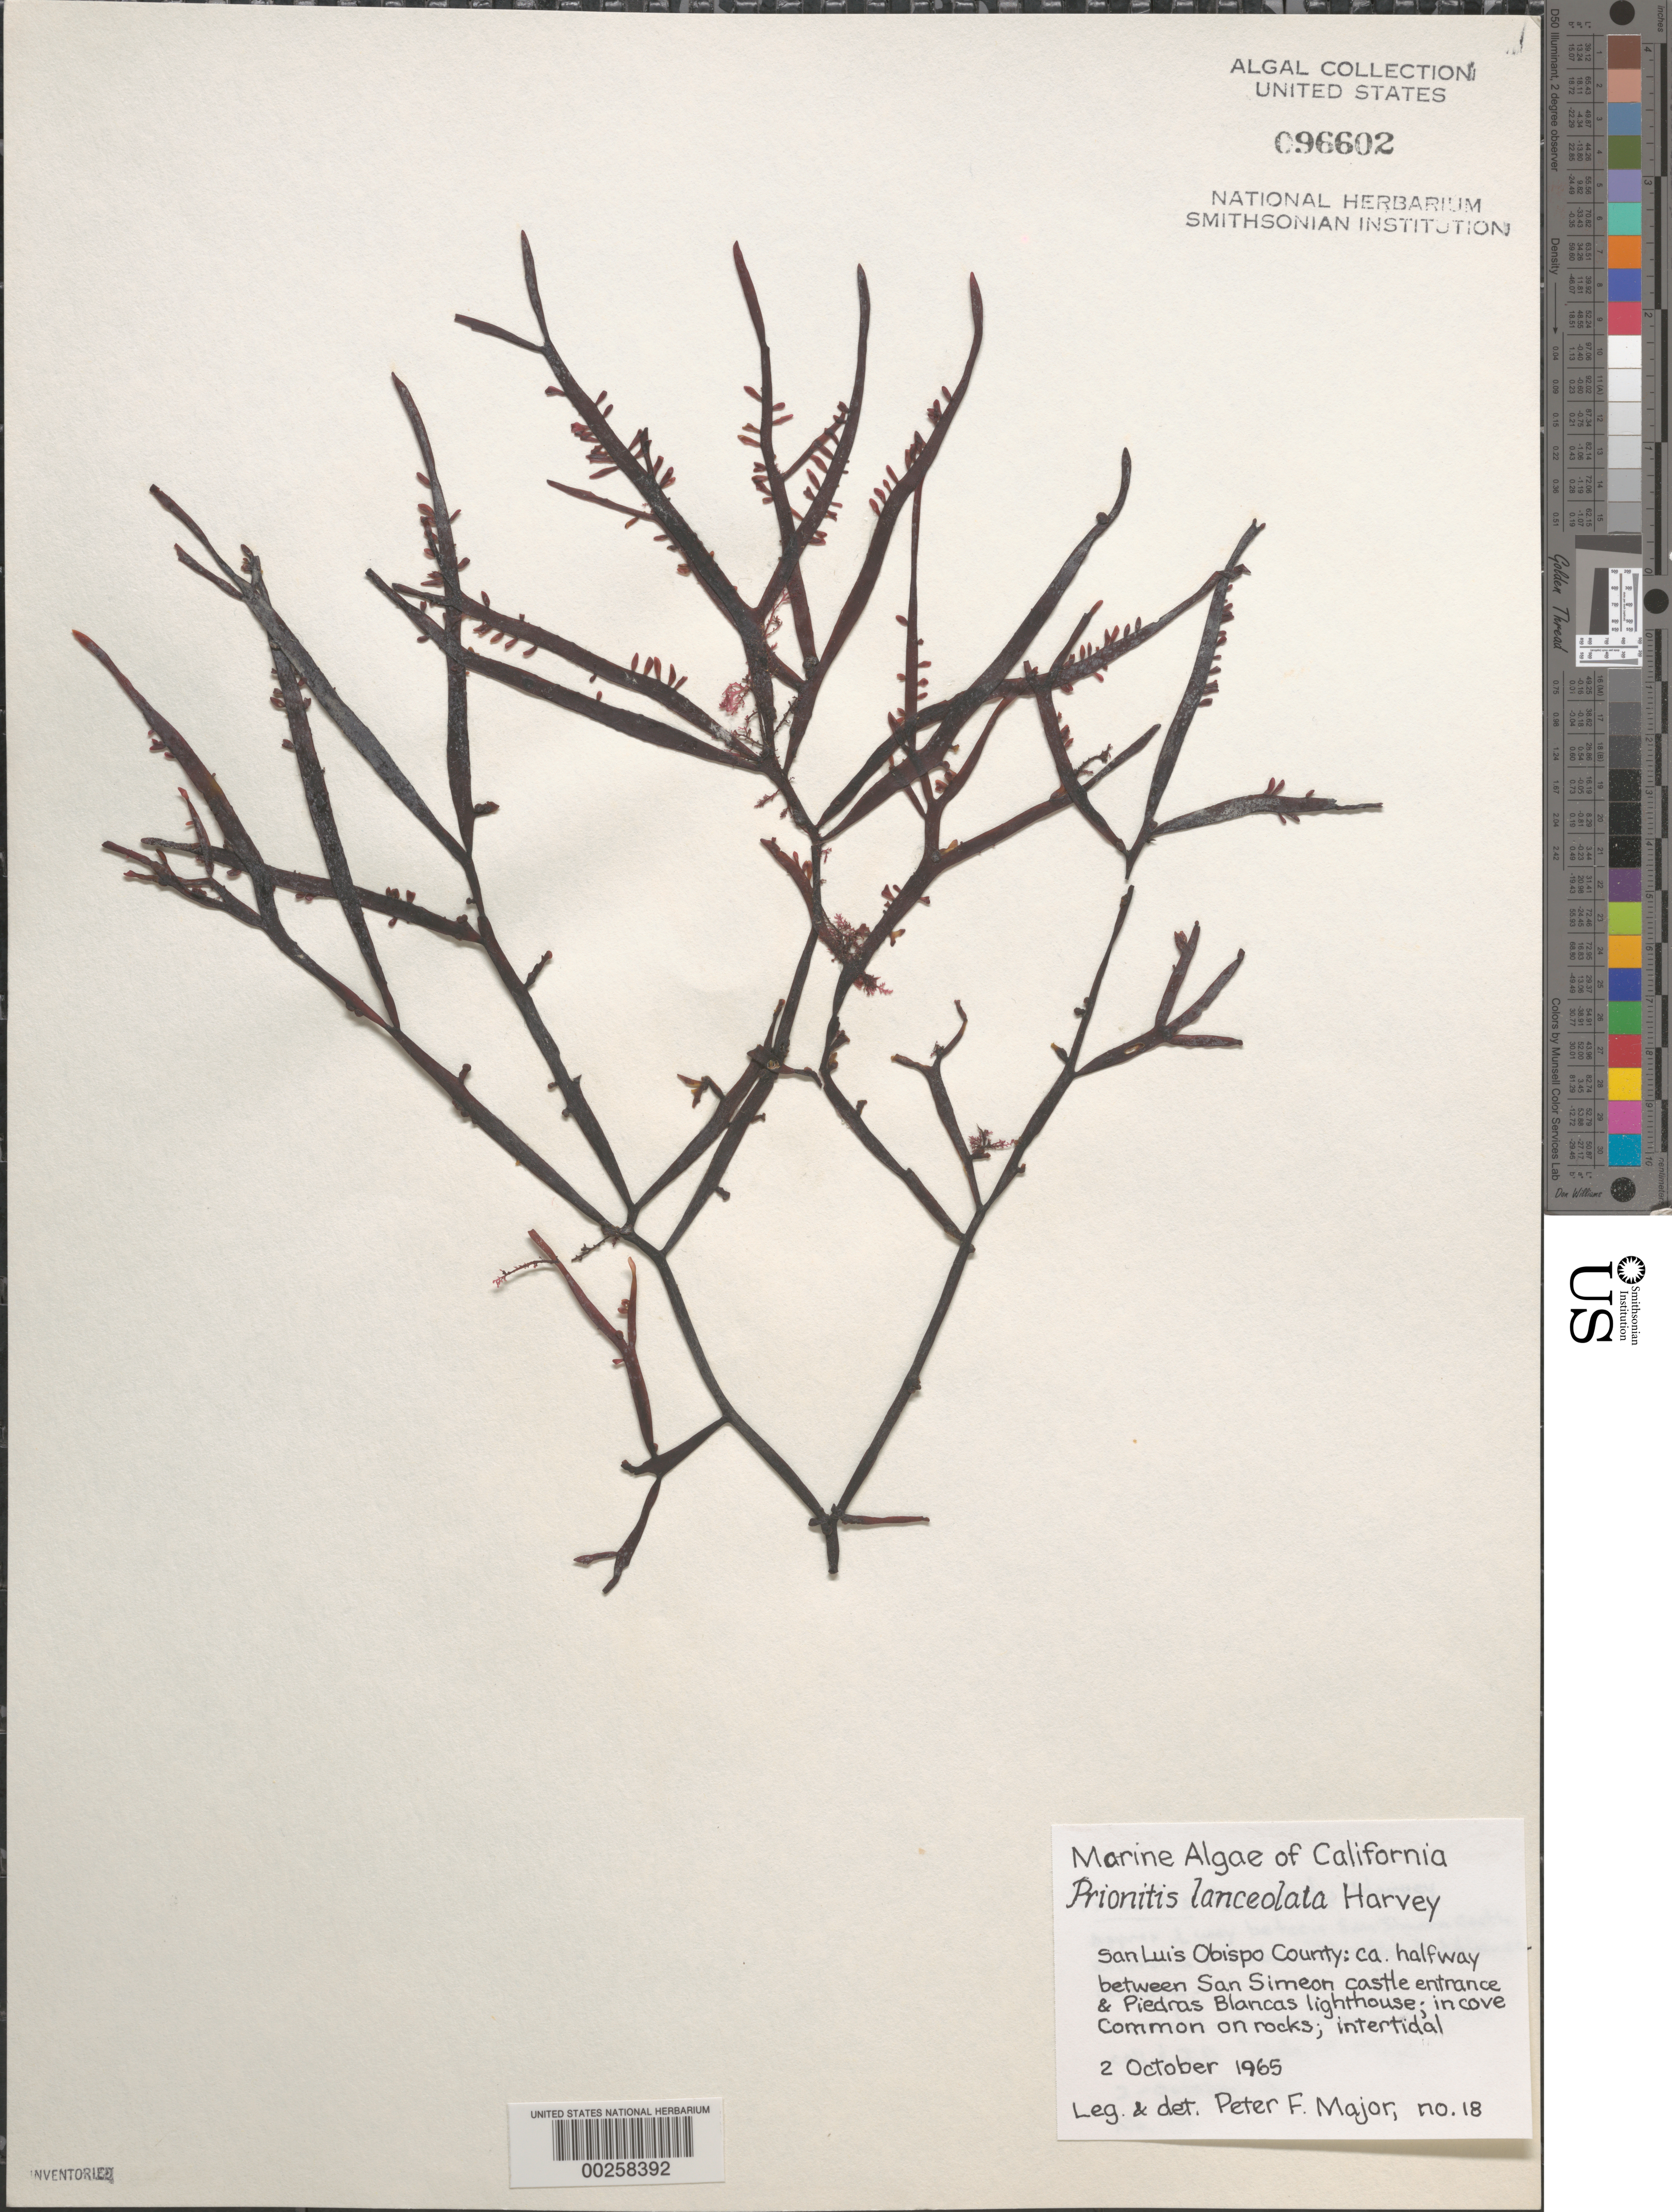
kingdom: Plantae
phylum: Rhodophyta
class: Florideophyceae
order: Cryptonemiales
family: Cryptonemiaceae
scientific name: Prionitis lanceolata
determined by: Major, P. F.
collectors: P. Major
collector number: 18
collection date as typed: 02 Oct 1965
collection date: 1965-10-02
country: United States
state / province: California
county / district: San Luis Obispo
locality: Between San Simeon Castle and Piedras Blancas lighthouse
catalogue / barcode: US 96602